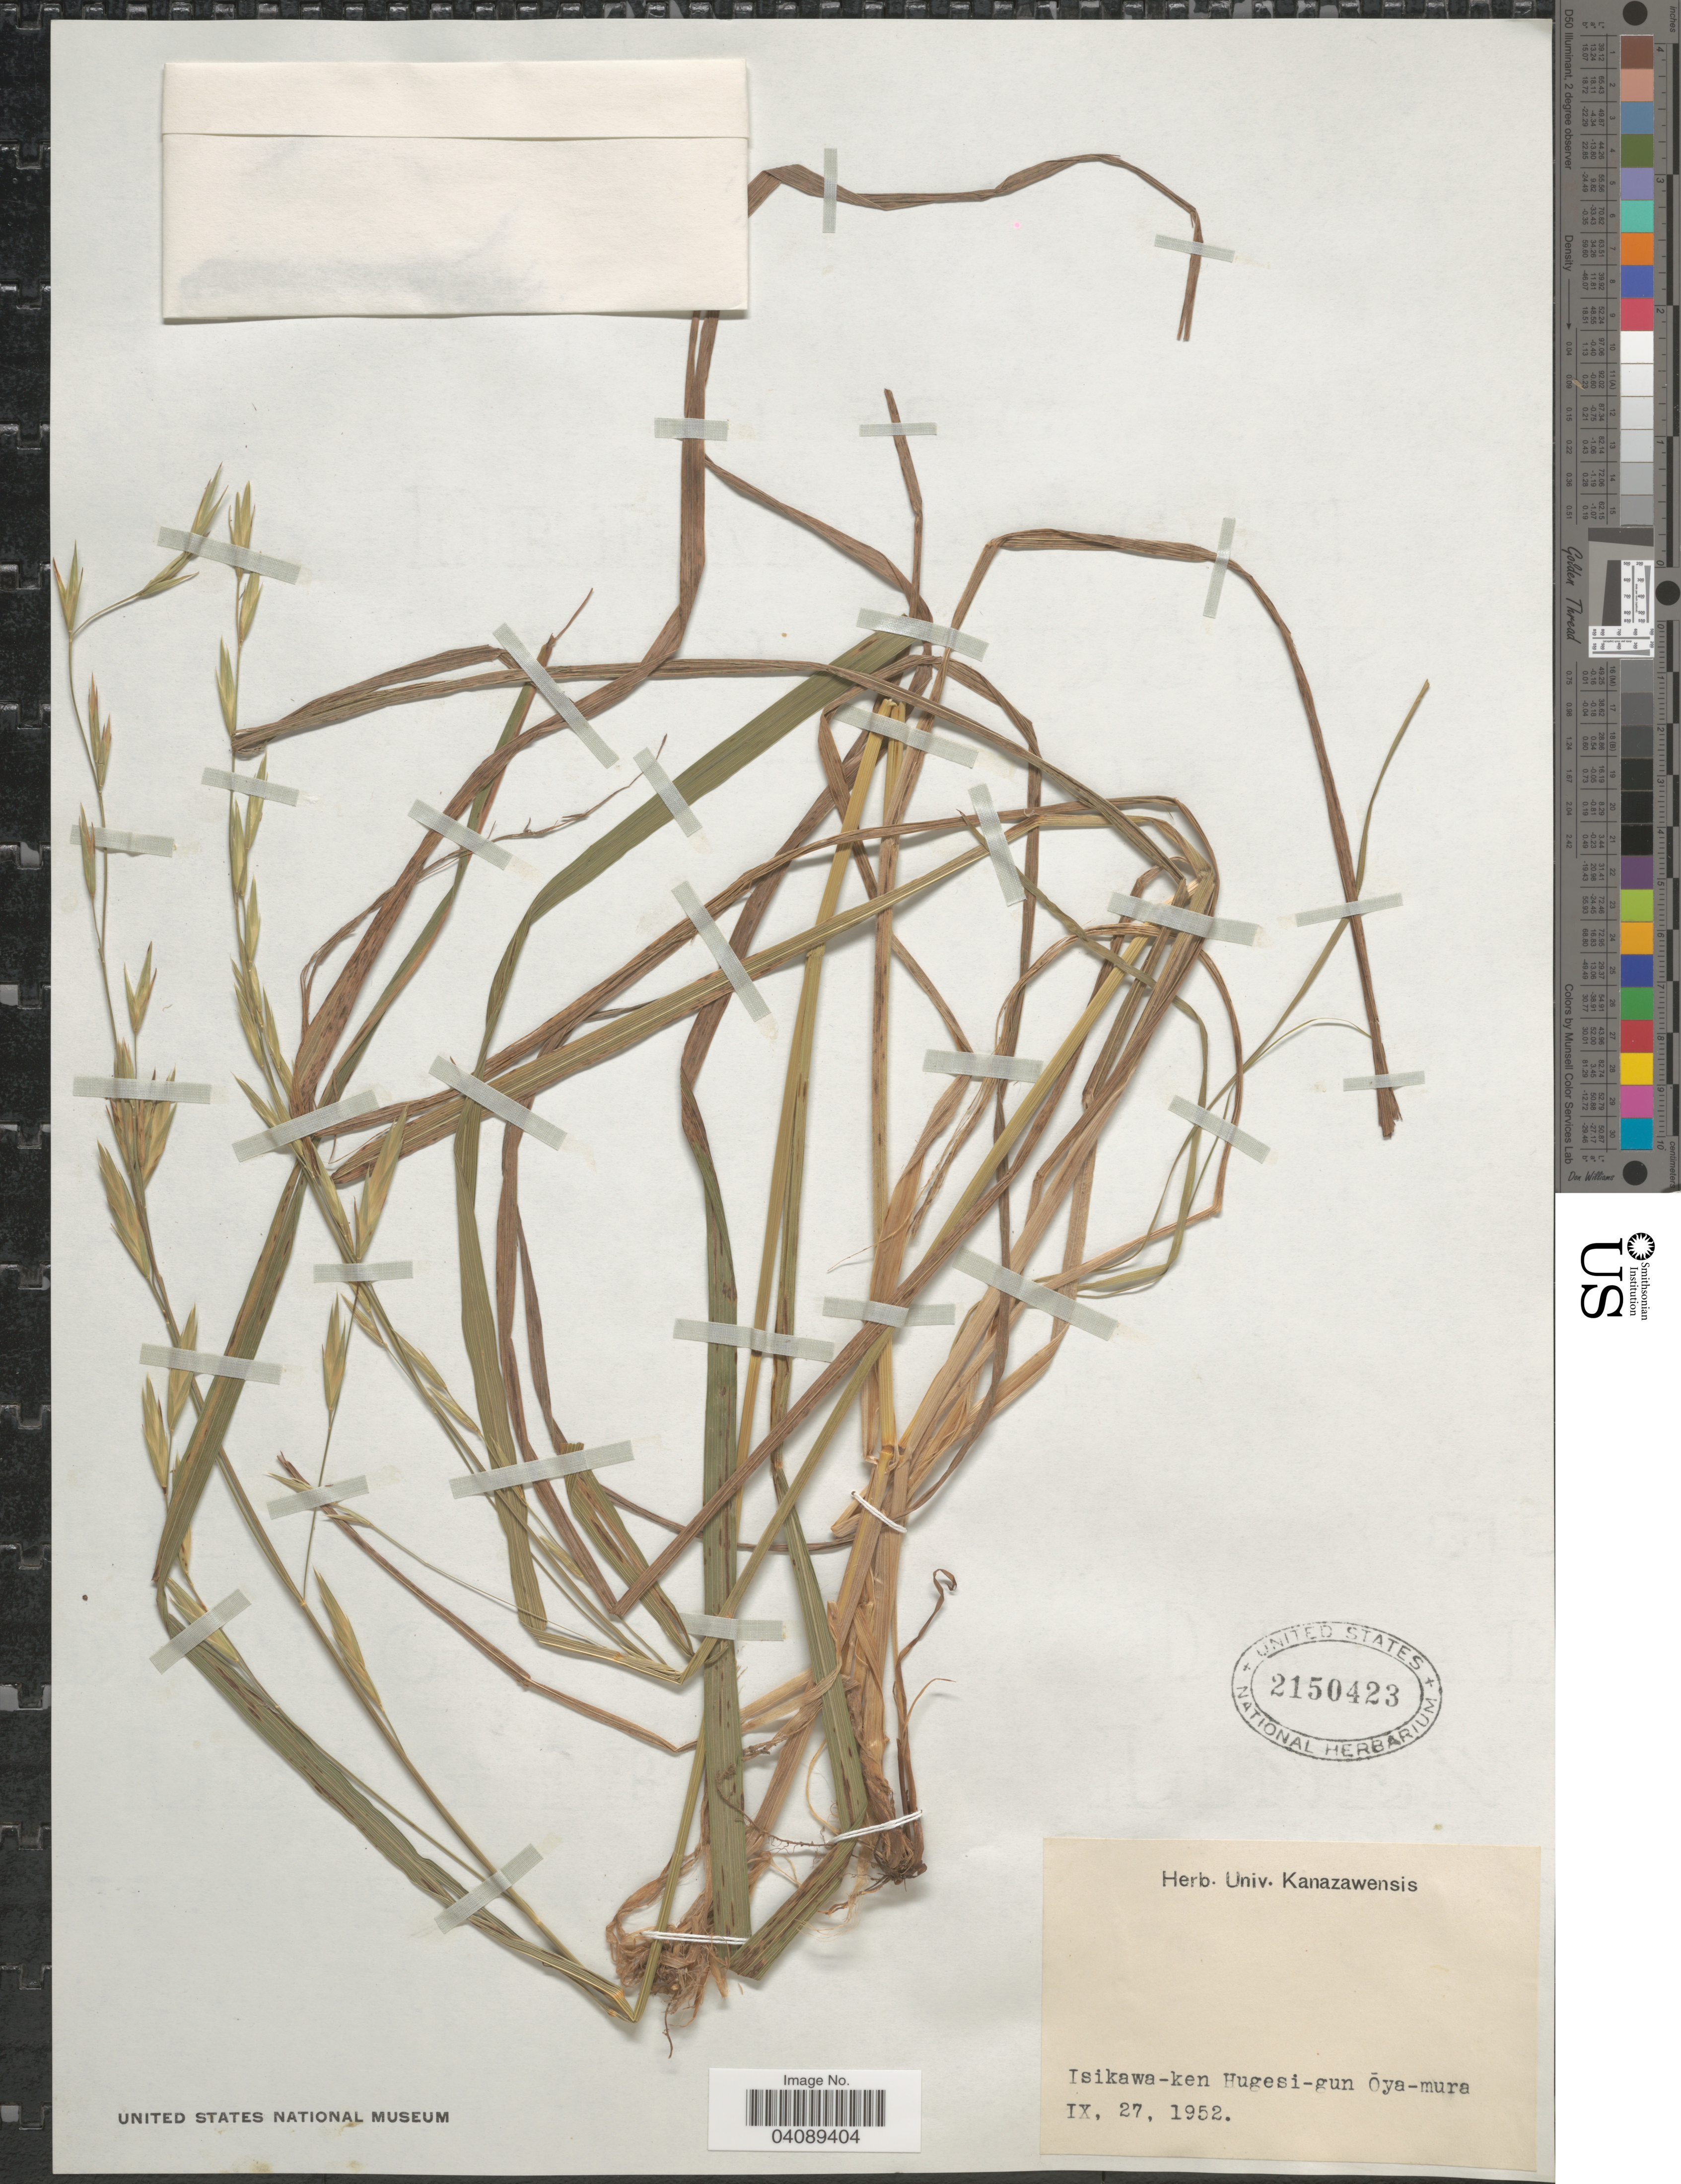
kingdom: Plantae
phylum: Tracheophyta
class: Liliopsida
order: Poales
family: Poaceae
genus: Bromus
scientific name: Bromus sp.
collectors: Ex Herb. Univ. Kanazawensis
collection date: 1952-10-27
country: Japan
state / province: Isikawa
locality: Isikawa-ken Hugesi-gun Ōya-mura.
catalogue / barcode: US 2150423